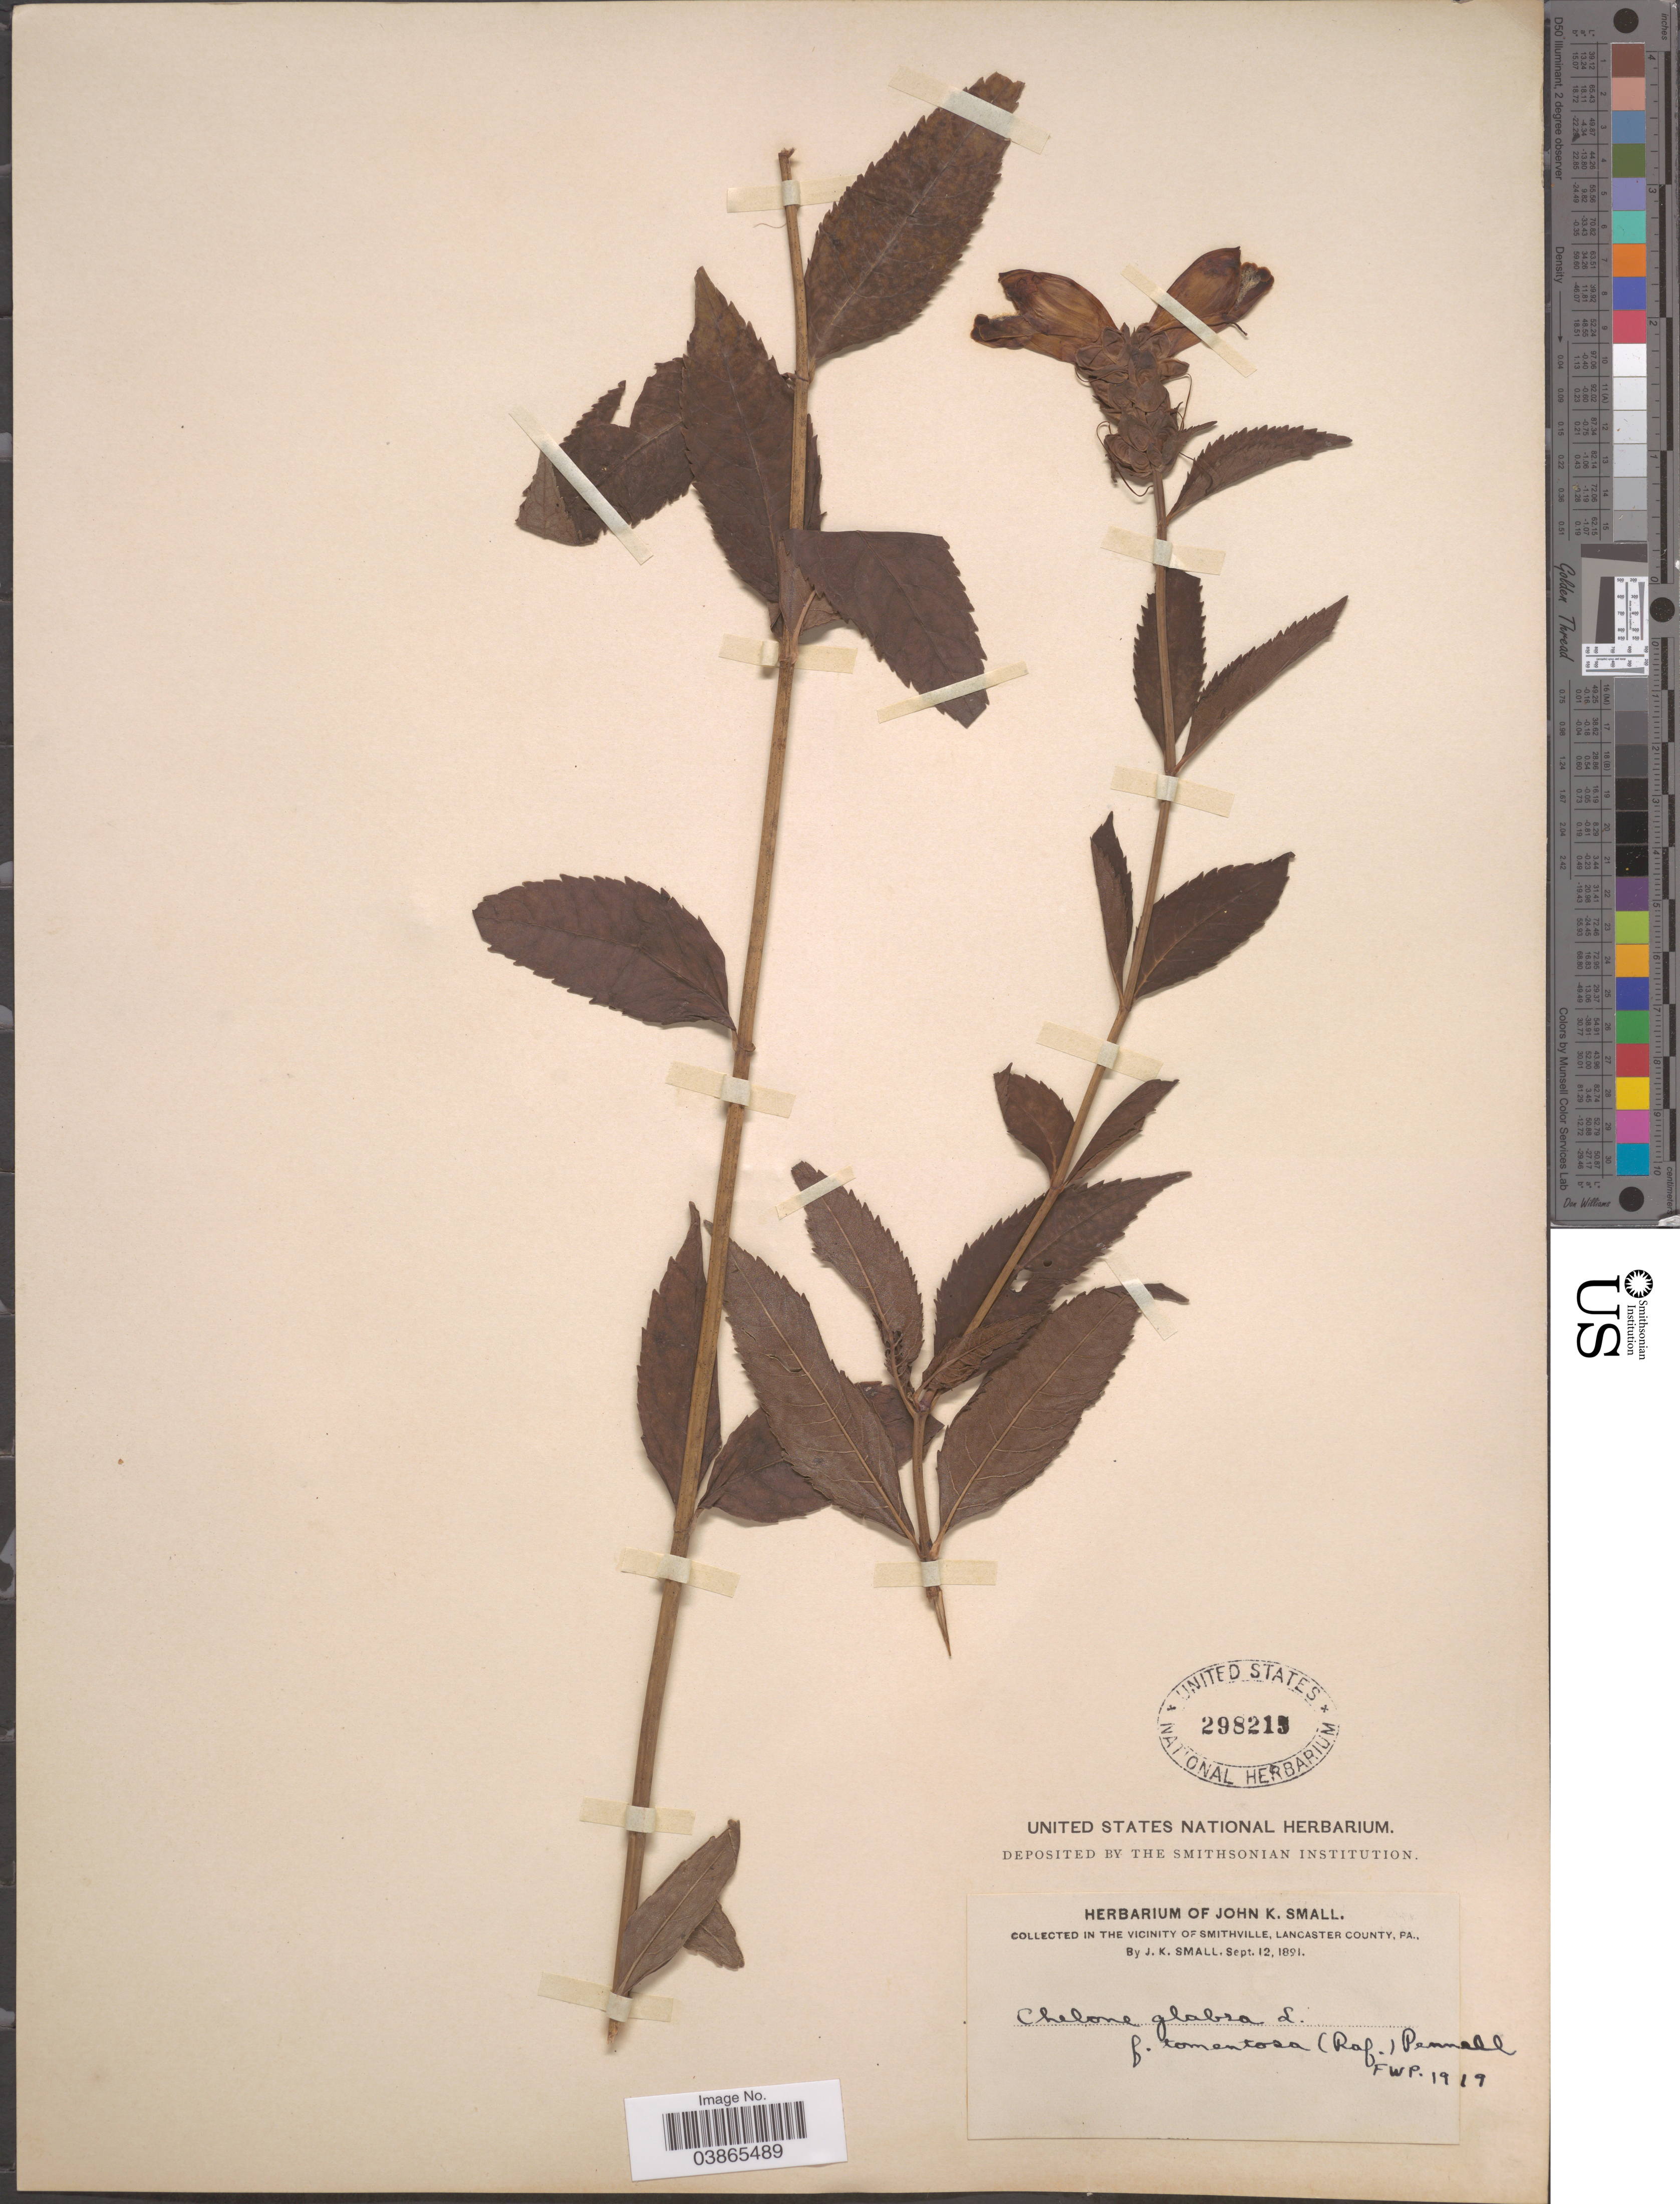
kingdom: Plantae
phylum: Tracheophyta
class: Magnoliopsida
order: Lamiales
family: Plantaginaceae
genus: Chelone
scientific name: Chelone glabra f. tomentosa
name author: (Raf.) Pennell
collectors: J. K. Small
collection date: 1891-09-12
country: United States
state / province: Pennsylvania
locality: In the vicinity of Smithville, Lancaster County.